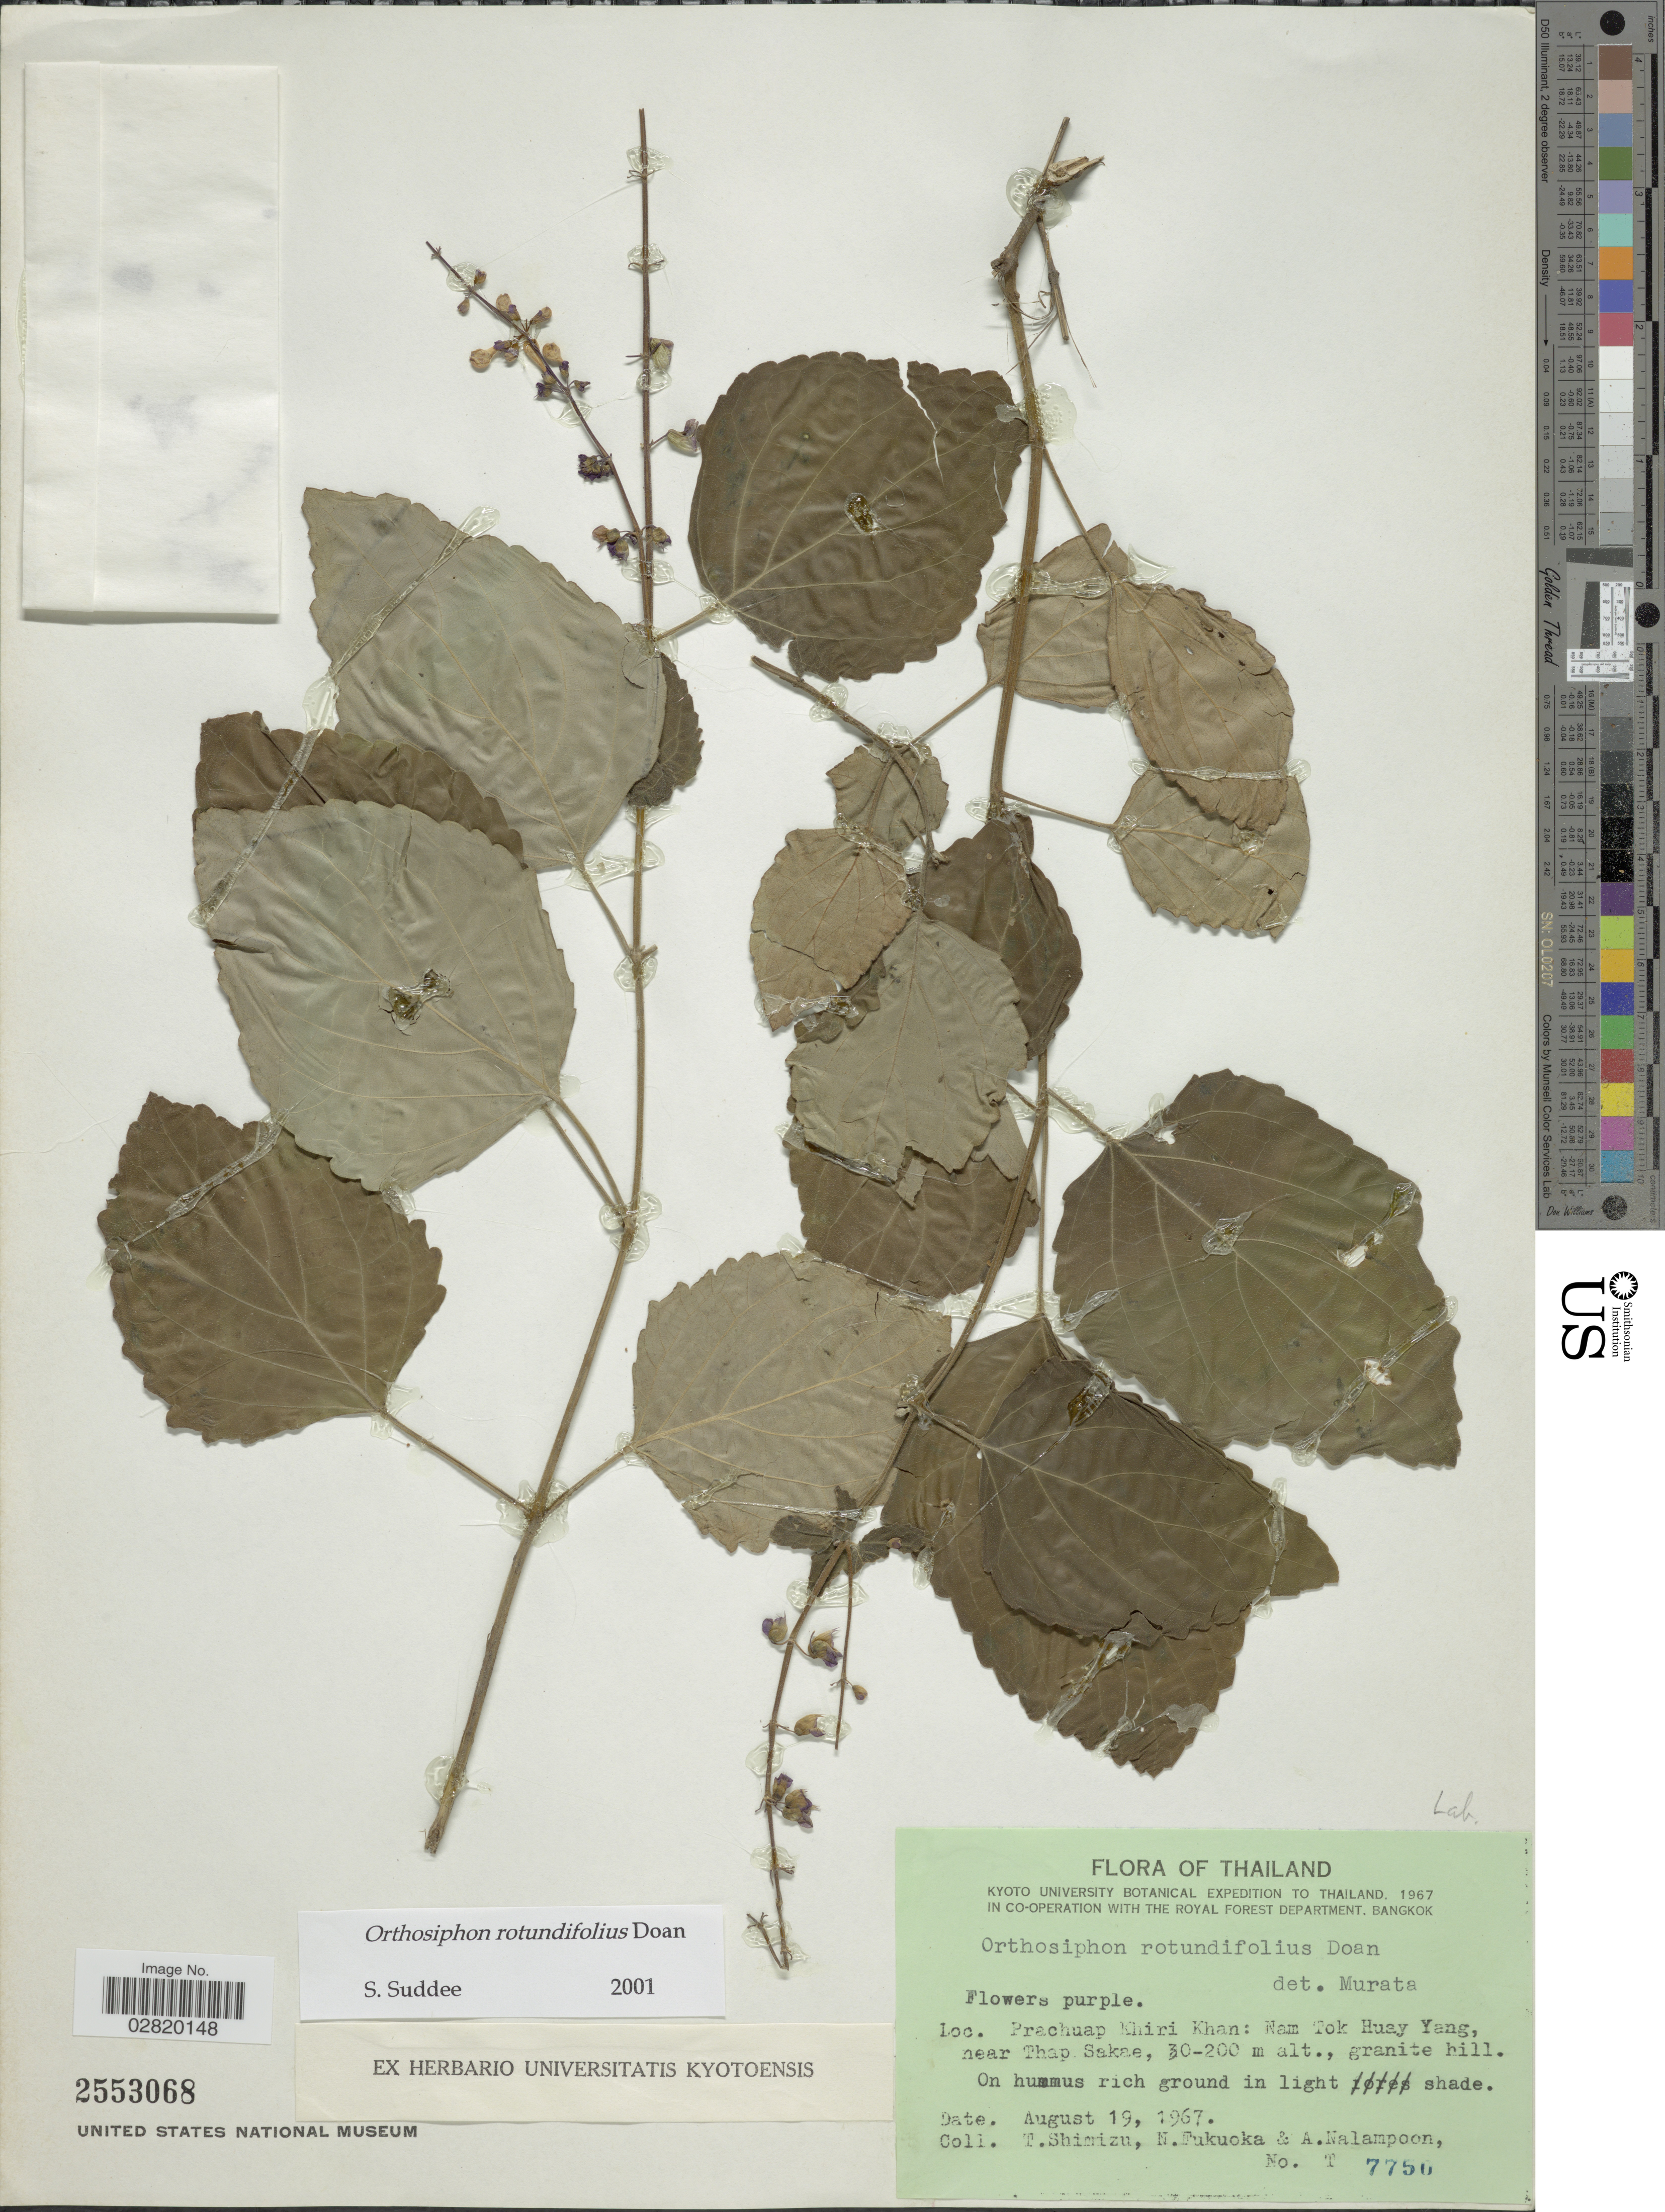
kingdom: Plantae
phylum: Tracheophyta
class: Magnoliopsida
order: Lamiales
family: Lamiaceae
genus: Orthosiphon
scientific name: Orthosiphon rotundifolius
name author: Doan ex Suddee & A.J. Paton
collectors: T. Shimizu, N. Fukuoka & A. Nalampoon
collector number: T7750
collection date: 1967-08-19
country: Thailand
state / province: Prachuap Khiri Khan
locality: Nam Tok Huay Yang near Thap Sakae.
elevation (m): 30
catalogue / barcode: US 2553068